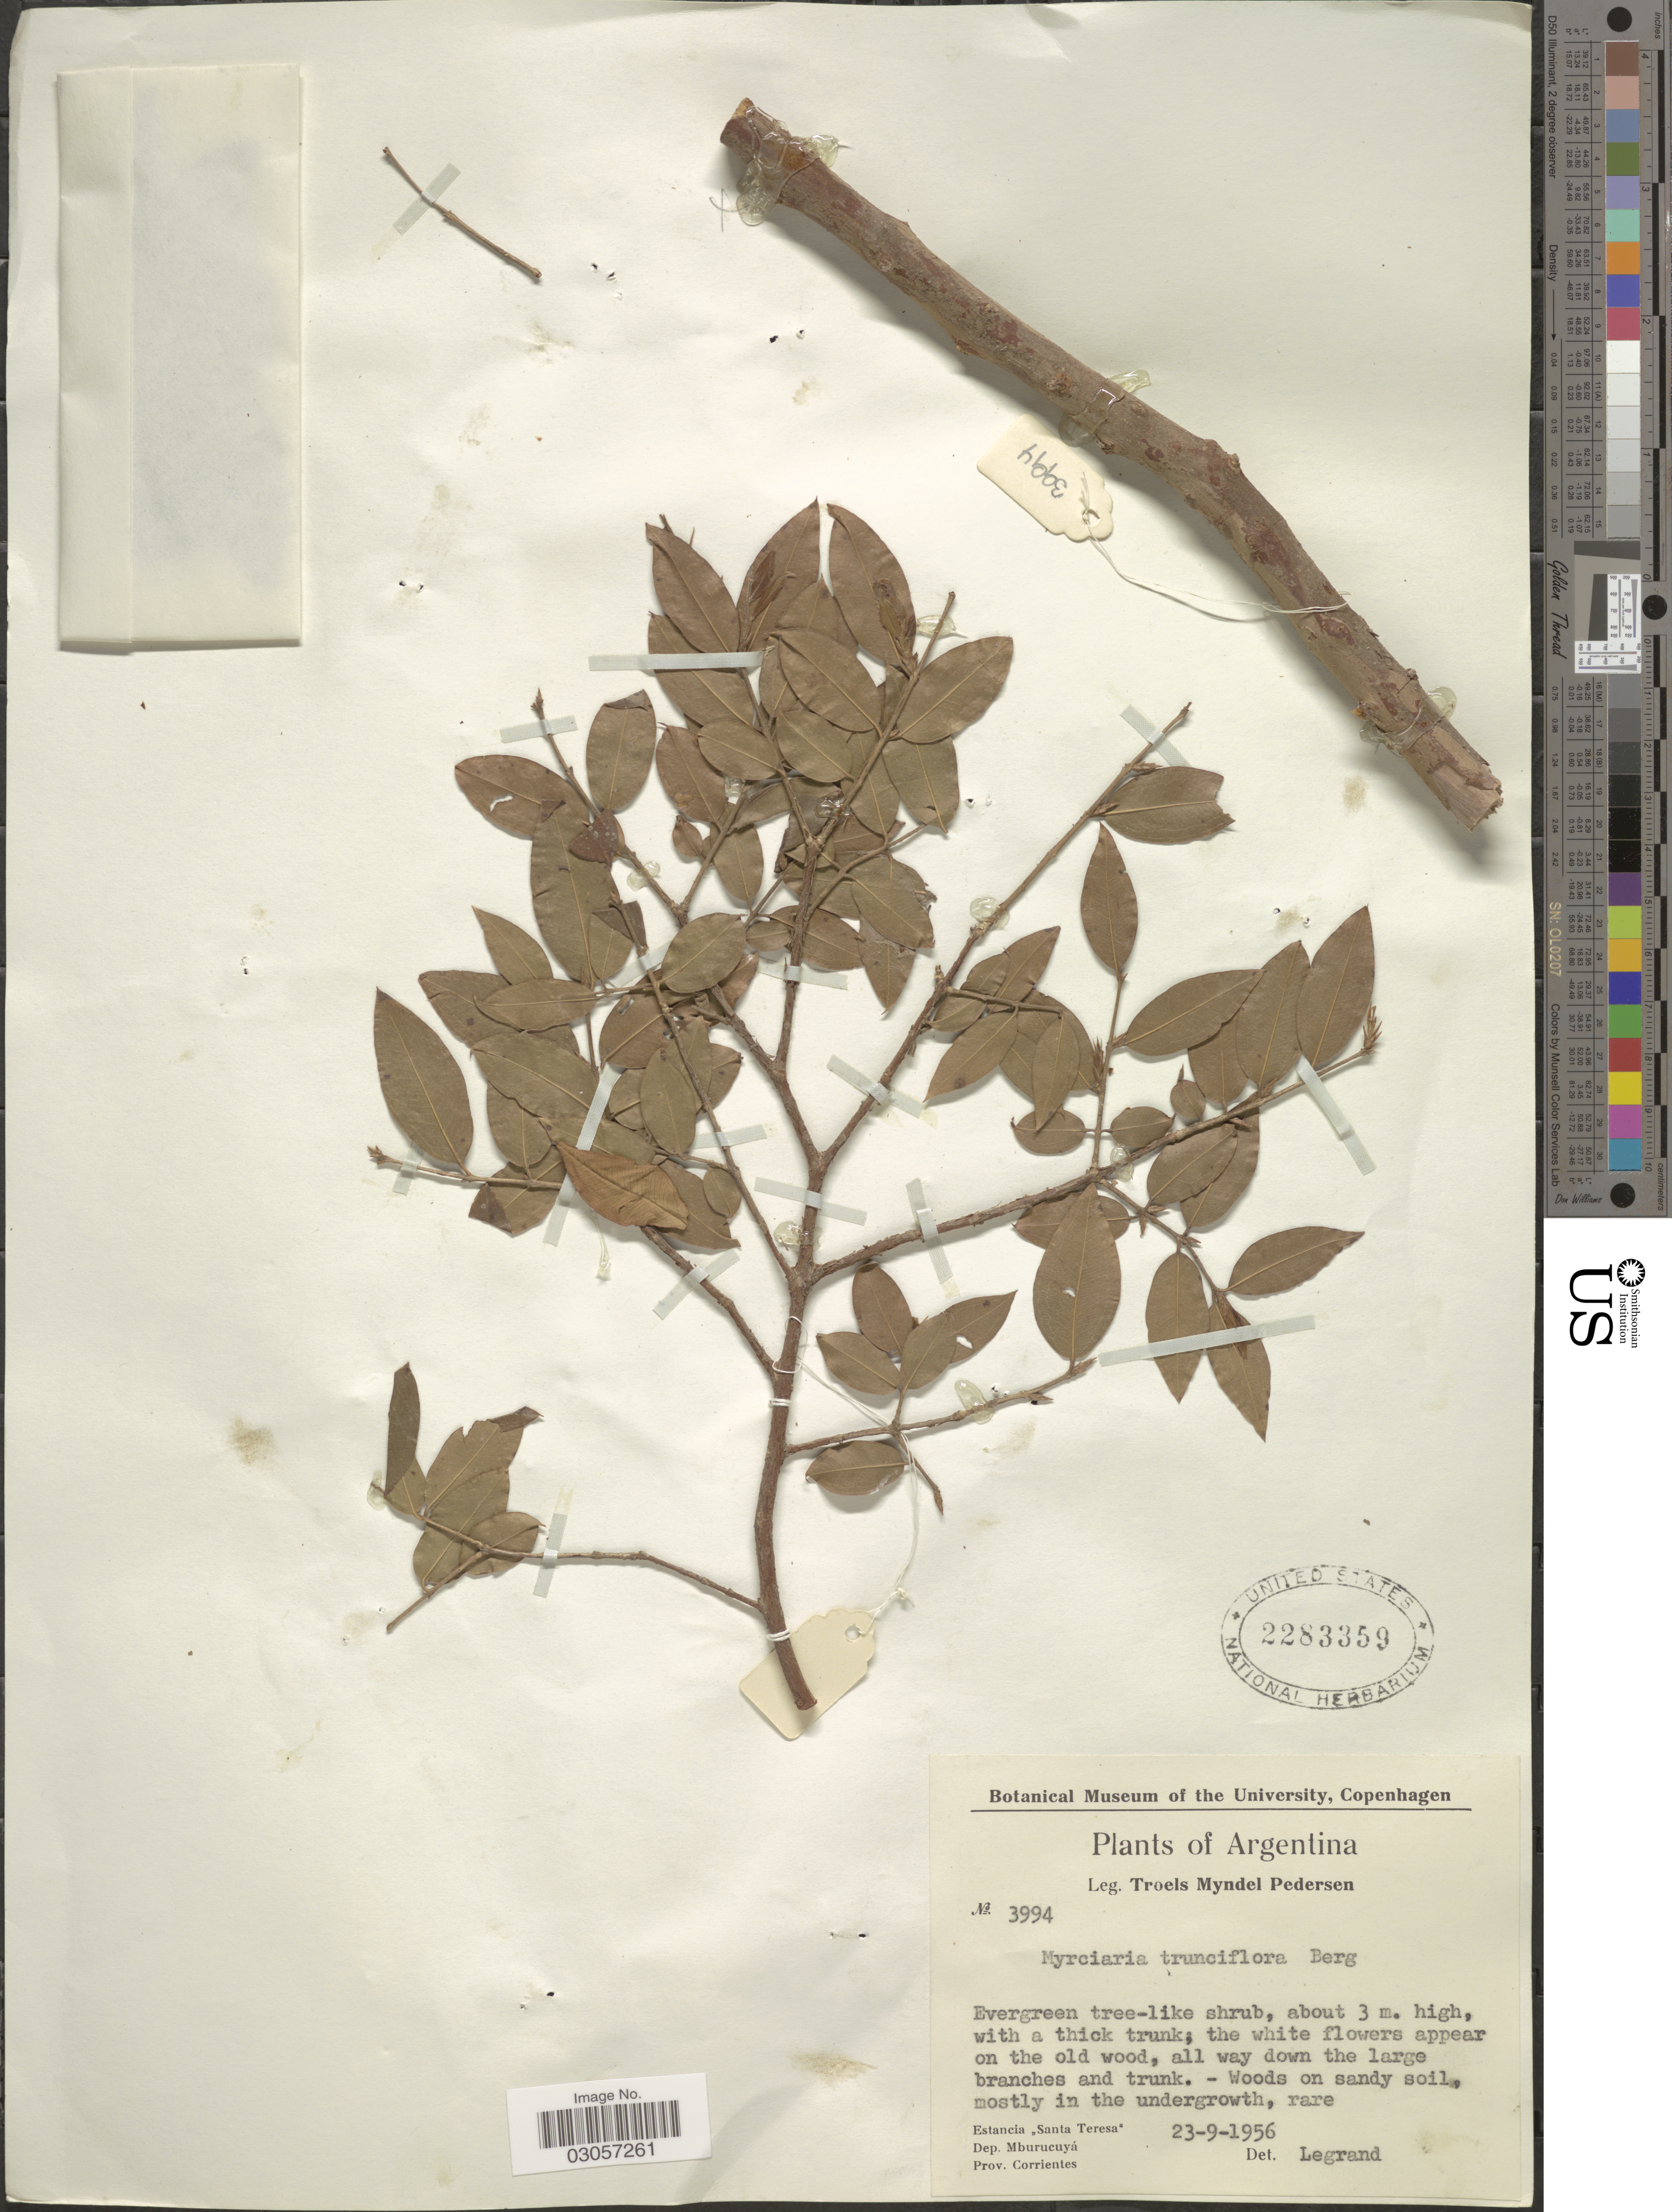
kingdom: Plantae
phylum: Tracheophyta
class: Magnoliopsida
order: Myrtales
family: Myrtaceae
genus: Myrciaria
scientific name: Myrciaria trunciflora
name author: O. Berg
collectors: T. Pederson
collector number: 3994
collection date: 1956-09-23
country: Argentina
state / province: Corrientes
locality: Estancia "Santa Teresa", Dep. Mburucuyá, Prov. Corrientes.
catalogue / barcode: US 2283359